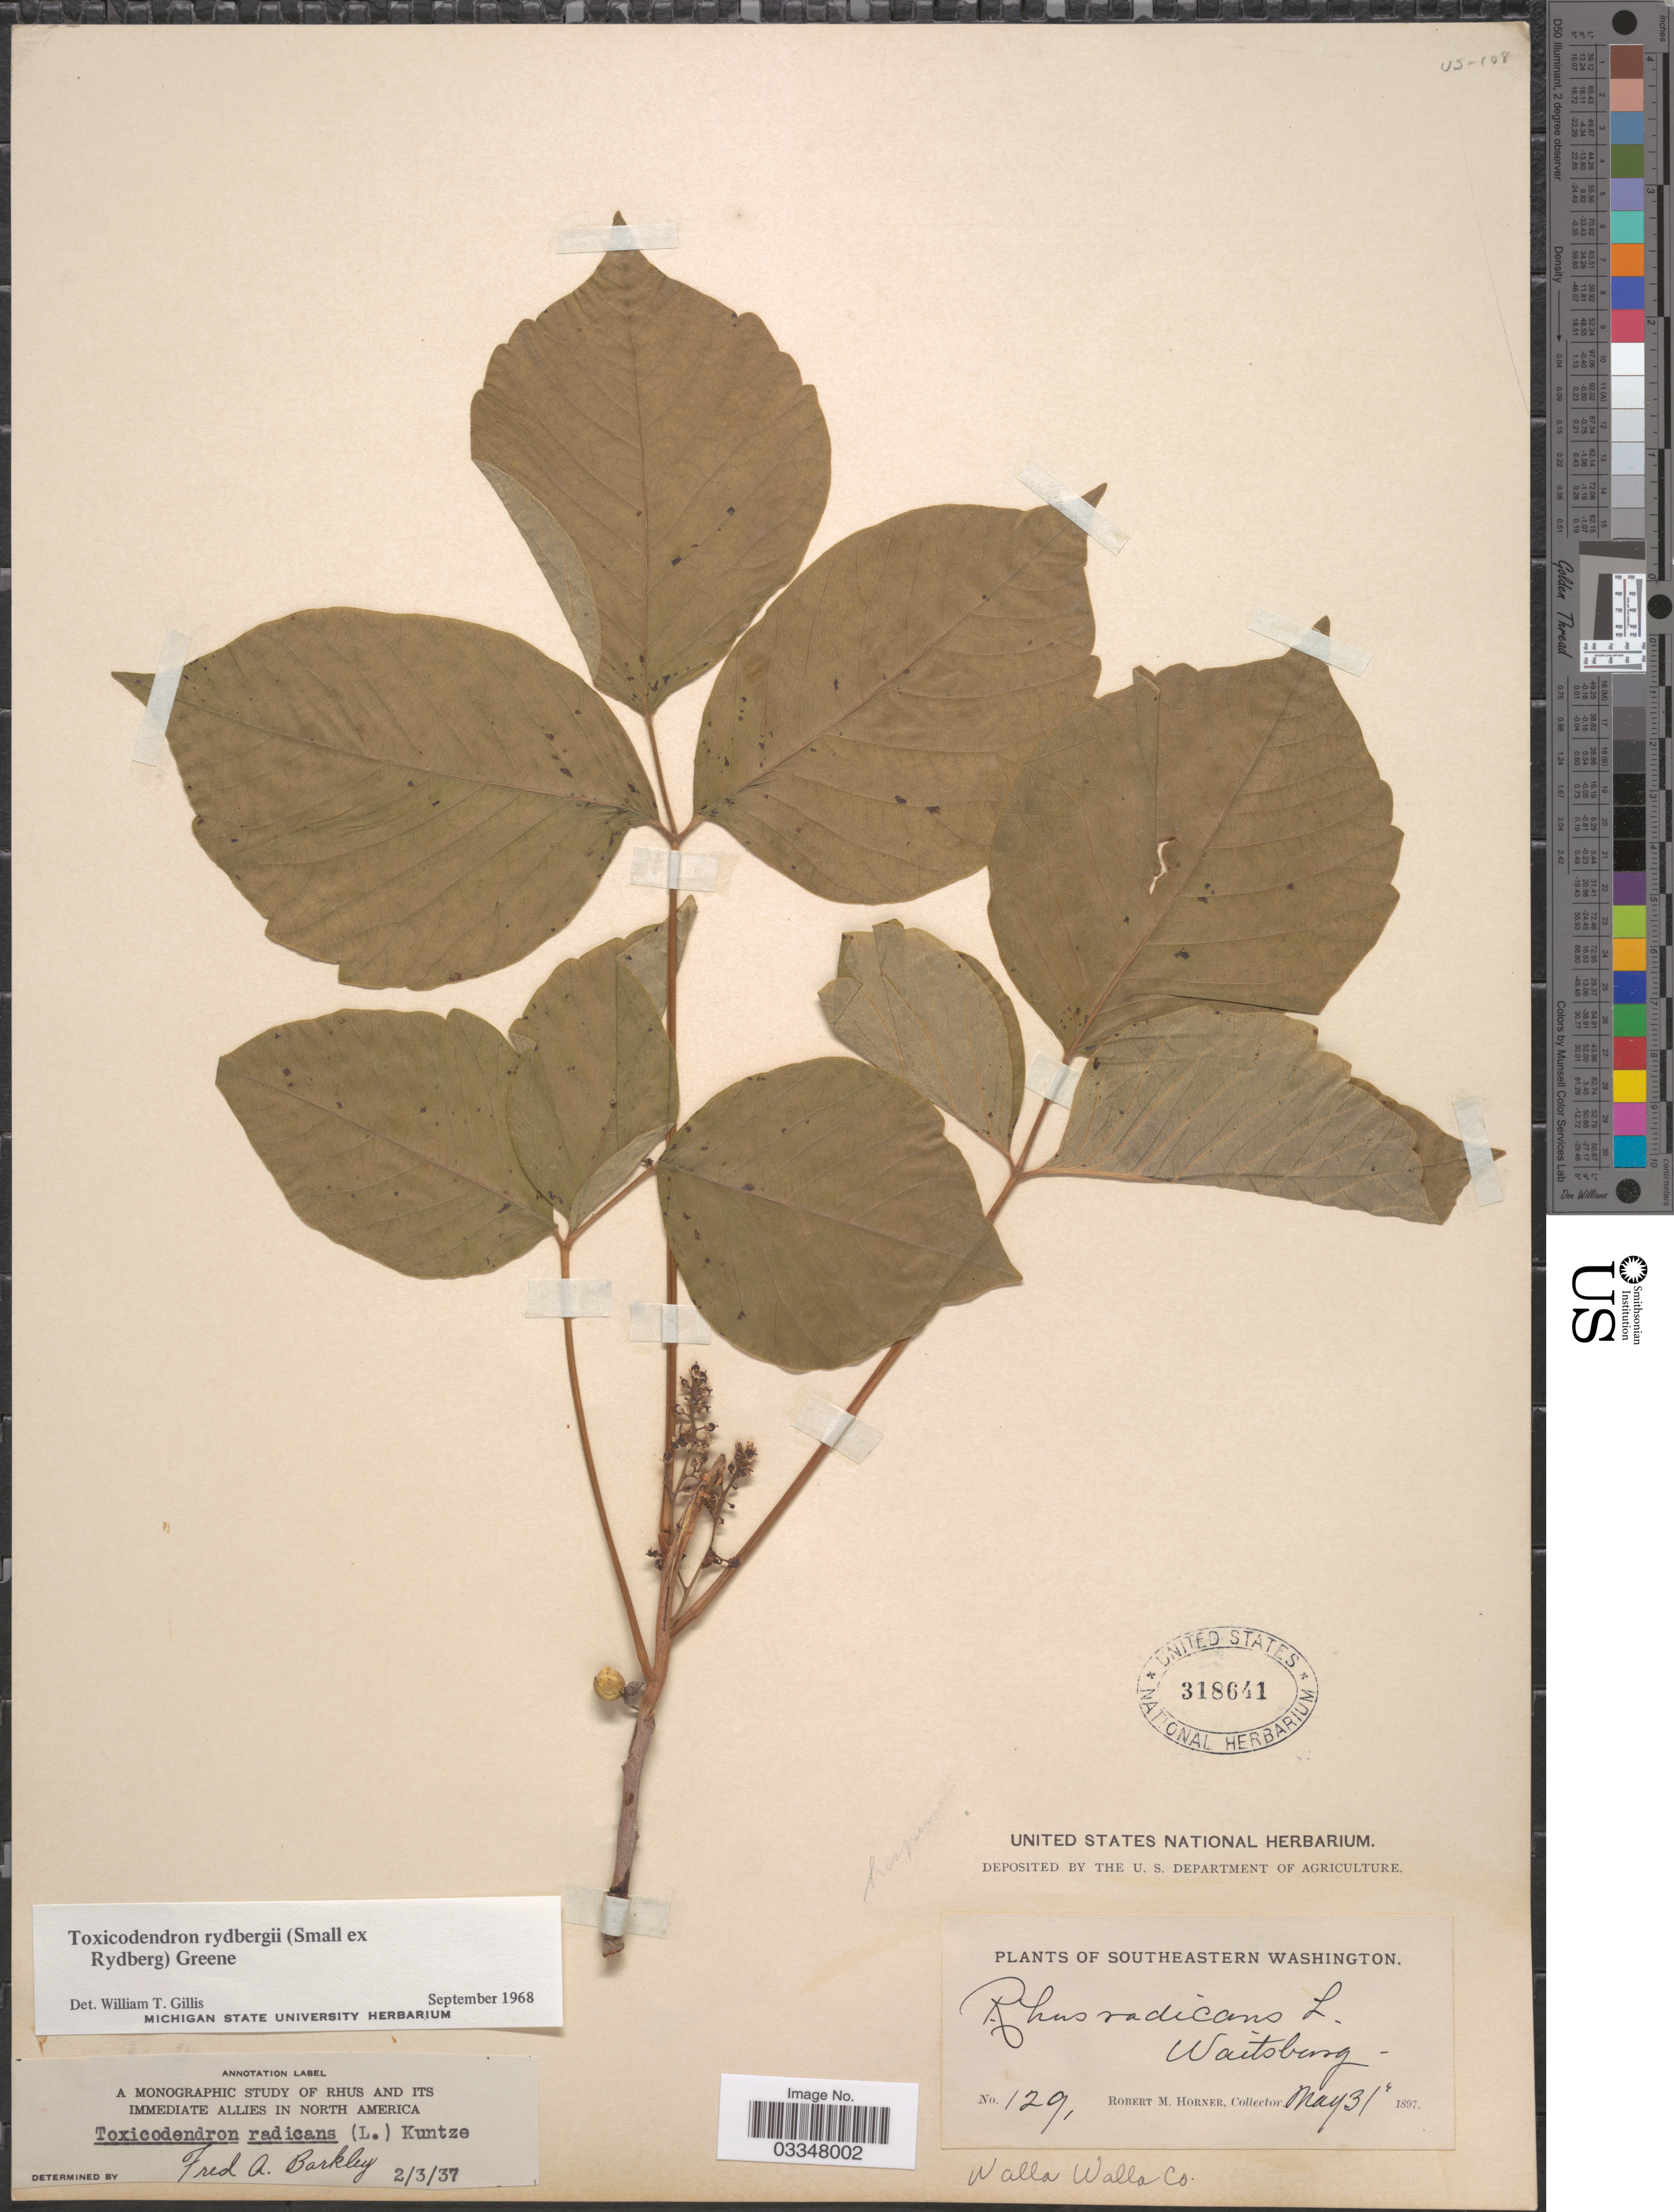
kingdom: Plantae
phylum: Tracheophyta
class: Magnoliopsida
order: Sapindales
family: Anacardiaceae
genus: Toxicodendron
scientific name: Toxicodendron radicans subsp. rydbergii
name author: (Small & Rydb.) Á. Löve & D. Löve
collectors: R. Horner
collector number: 129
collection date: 1897-05-31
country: United States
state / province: Washington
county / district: Walla Walla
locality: Southeastern Washington. Waitsburg. Walla Walla Co.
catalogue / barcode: US 318641